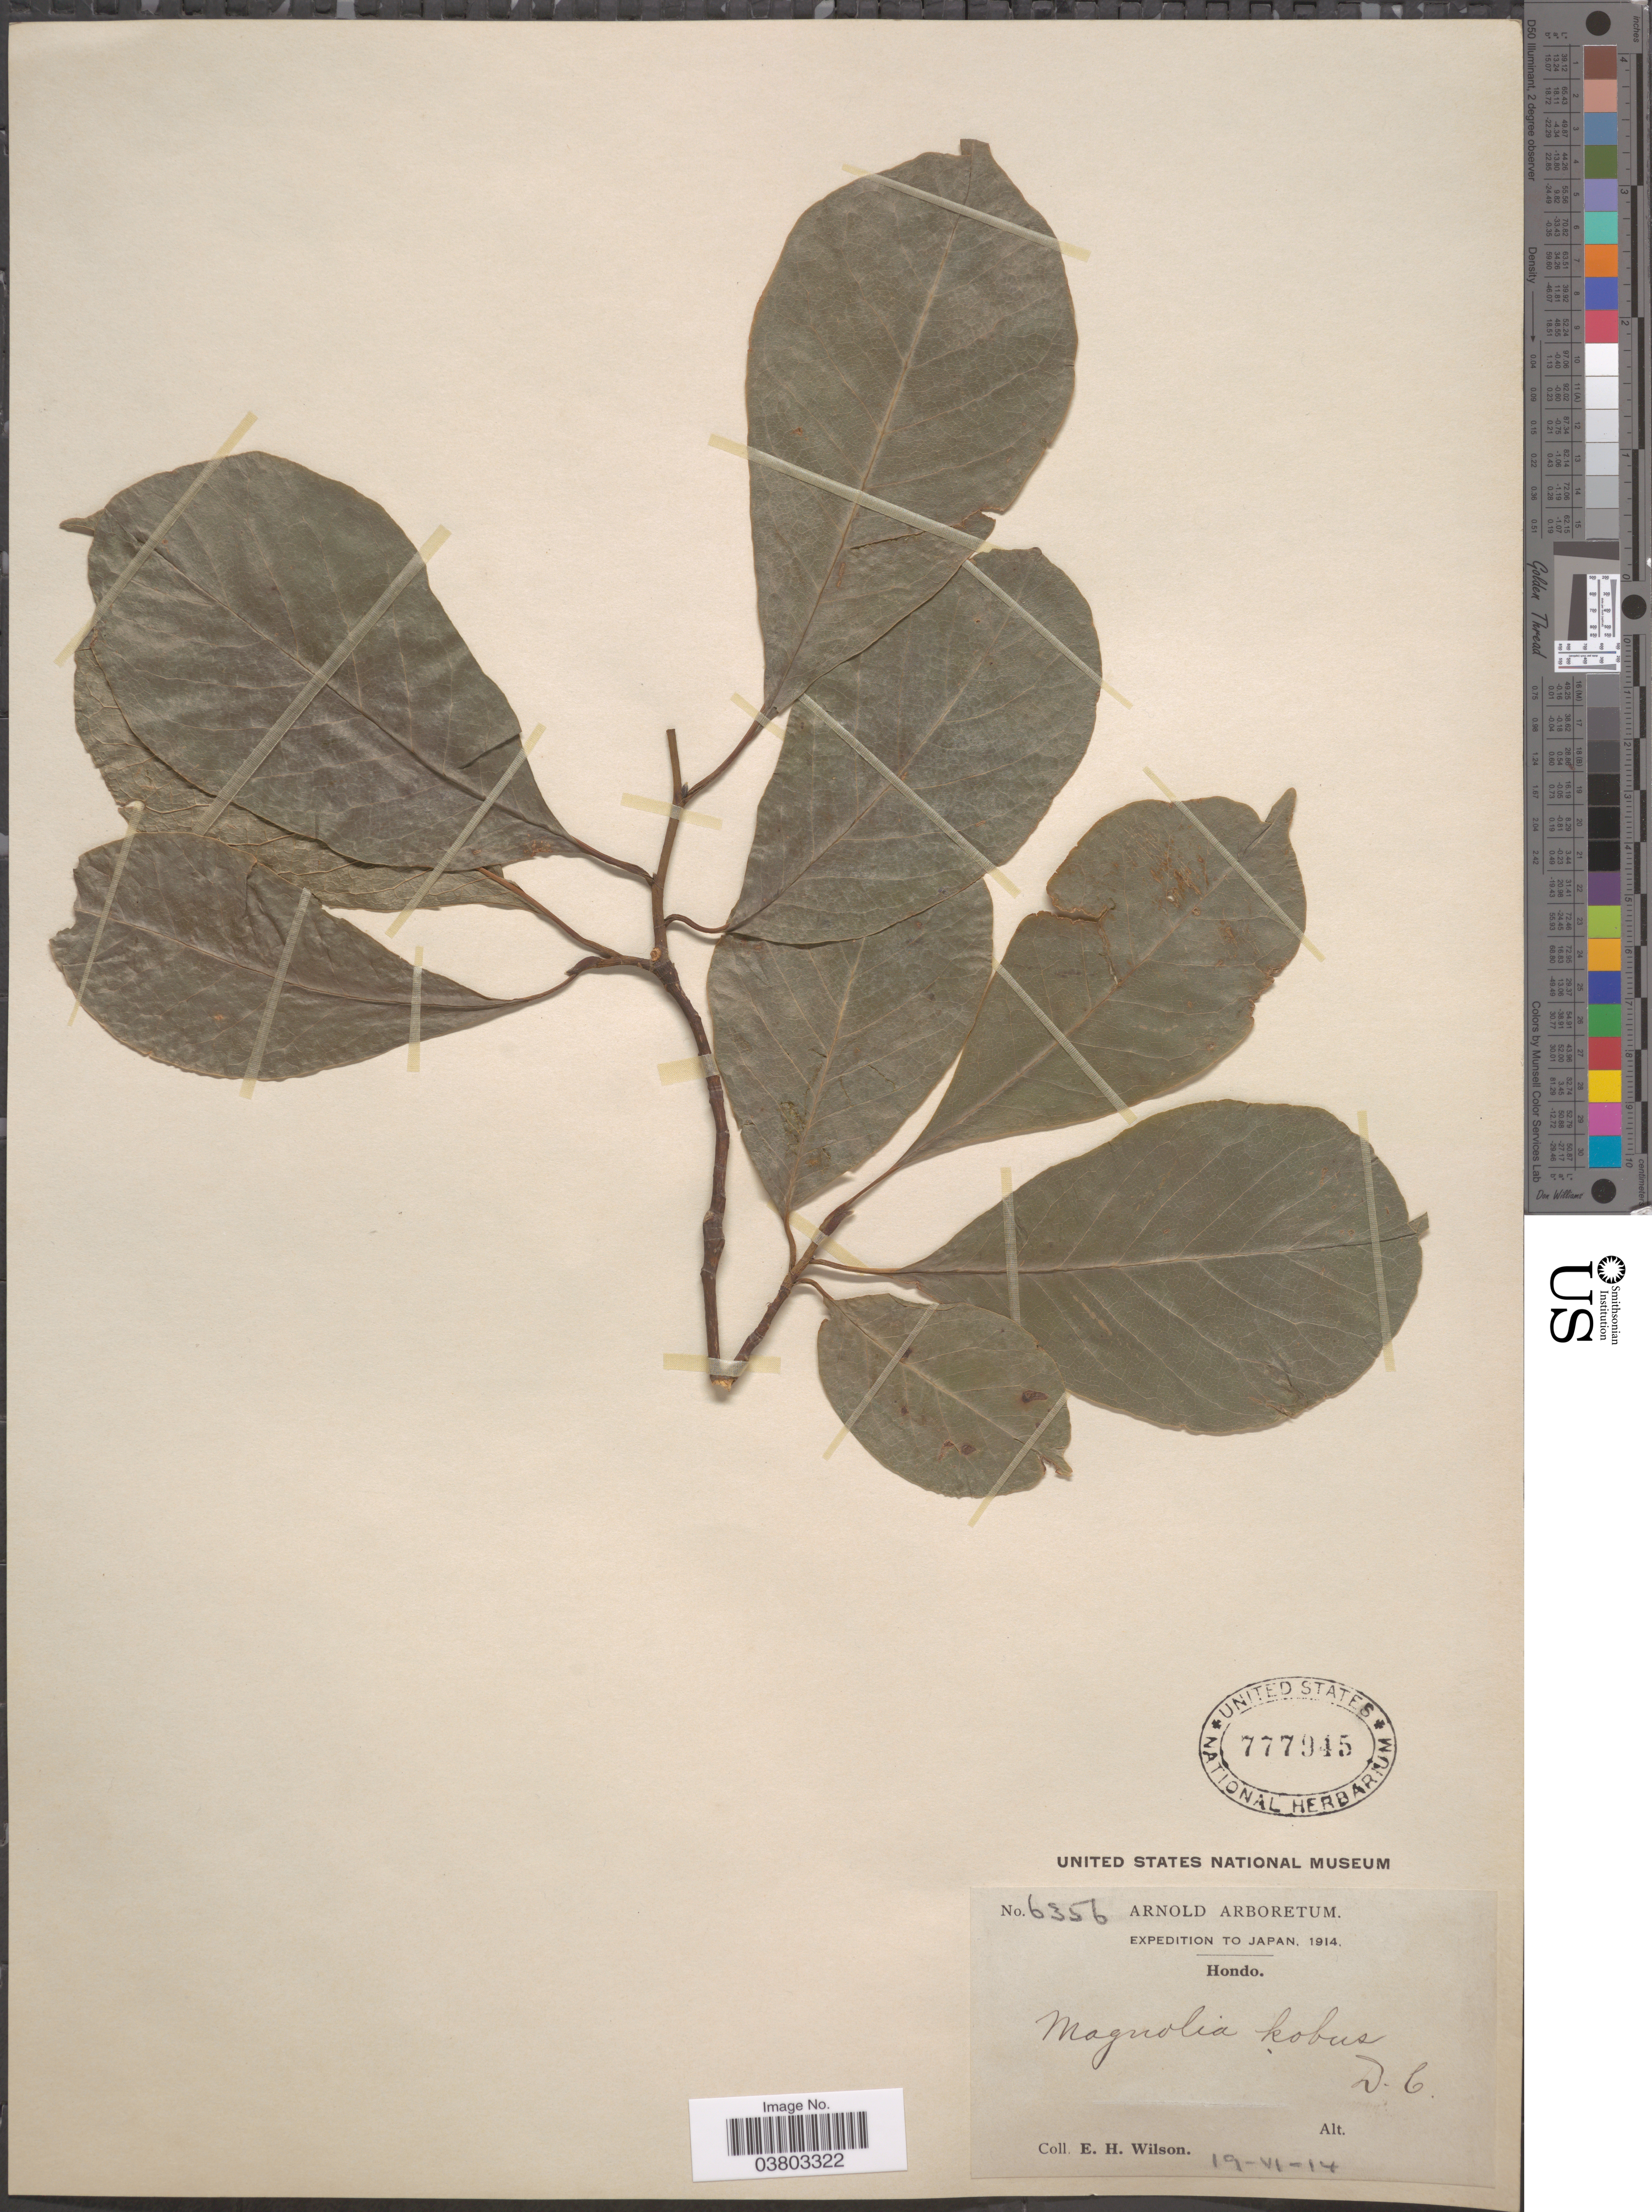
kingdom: Plantae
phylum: Tracheophyta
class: Magnoliopsida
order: Magnoliales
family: Magnoliaceae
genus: Magnolia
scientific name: Magnolia kobus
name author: DC.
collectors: E. Wilson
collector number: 6356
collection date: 1914-06-19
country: Japan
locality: Hondo.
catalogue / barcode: US 777945